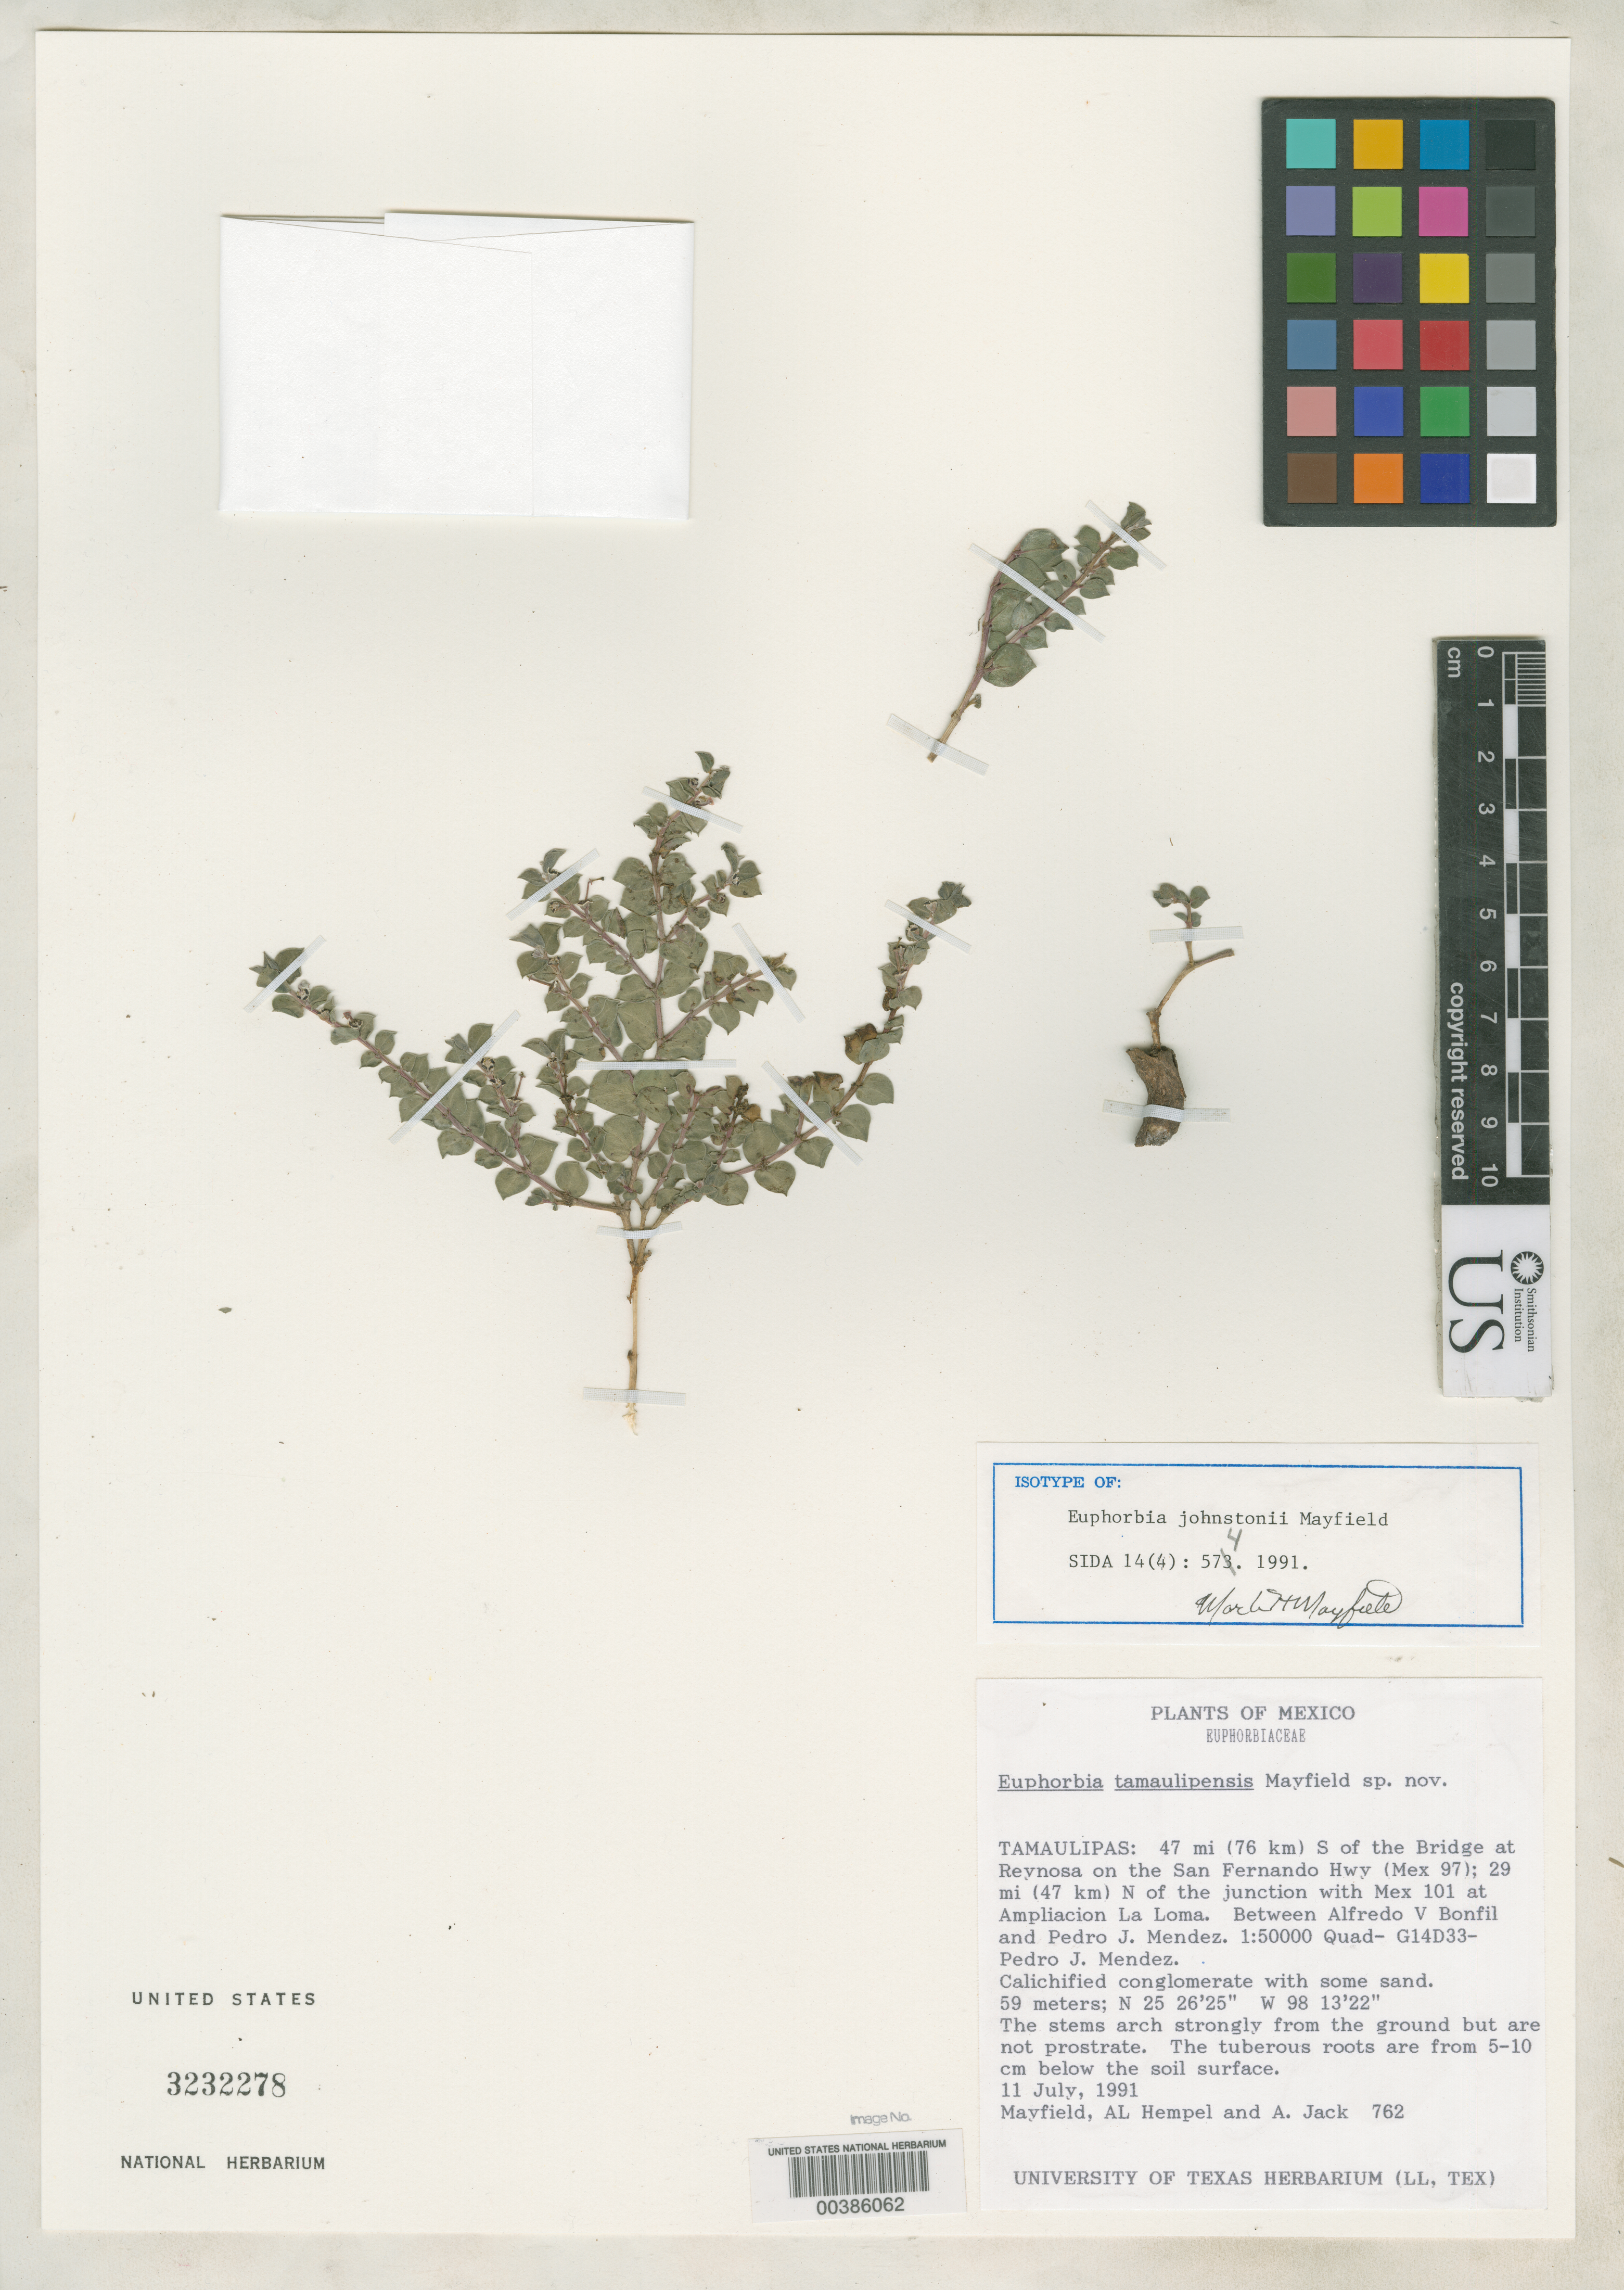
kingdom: Plantae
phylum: Tracheophyta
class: Magnoliopsida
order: Malpighiales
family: Euphorbiaceae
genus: Euphorbia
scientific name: Euphorbia johnstonii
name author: Mayfield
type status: Isotype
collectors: M. H. Mayfield, A. Hempel & A. Jack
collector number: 762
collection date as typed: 11 Jul 1991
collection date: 1991-07-11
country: Mexico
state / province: Tamaulipas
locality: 47 mi S of bridge at Reynosa on San Fernando hwy (Mex 97), 29 mi N of junction with Mex 101 at Ampliacion La Loma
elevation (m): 59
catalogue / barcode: US 3232278